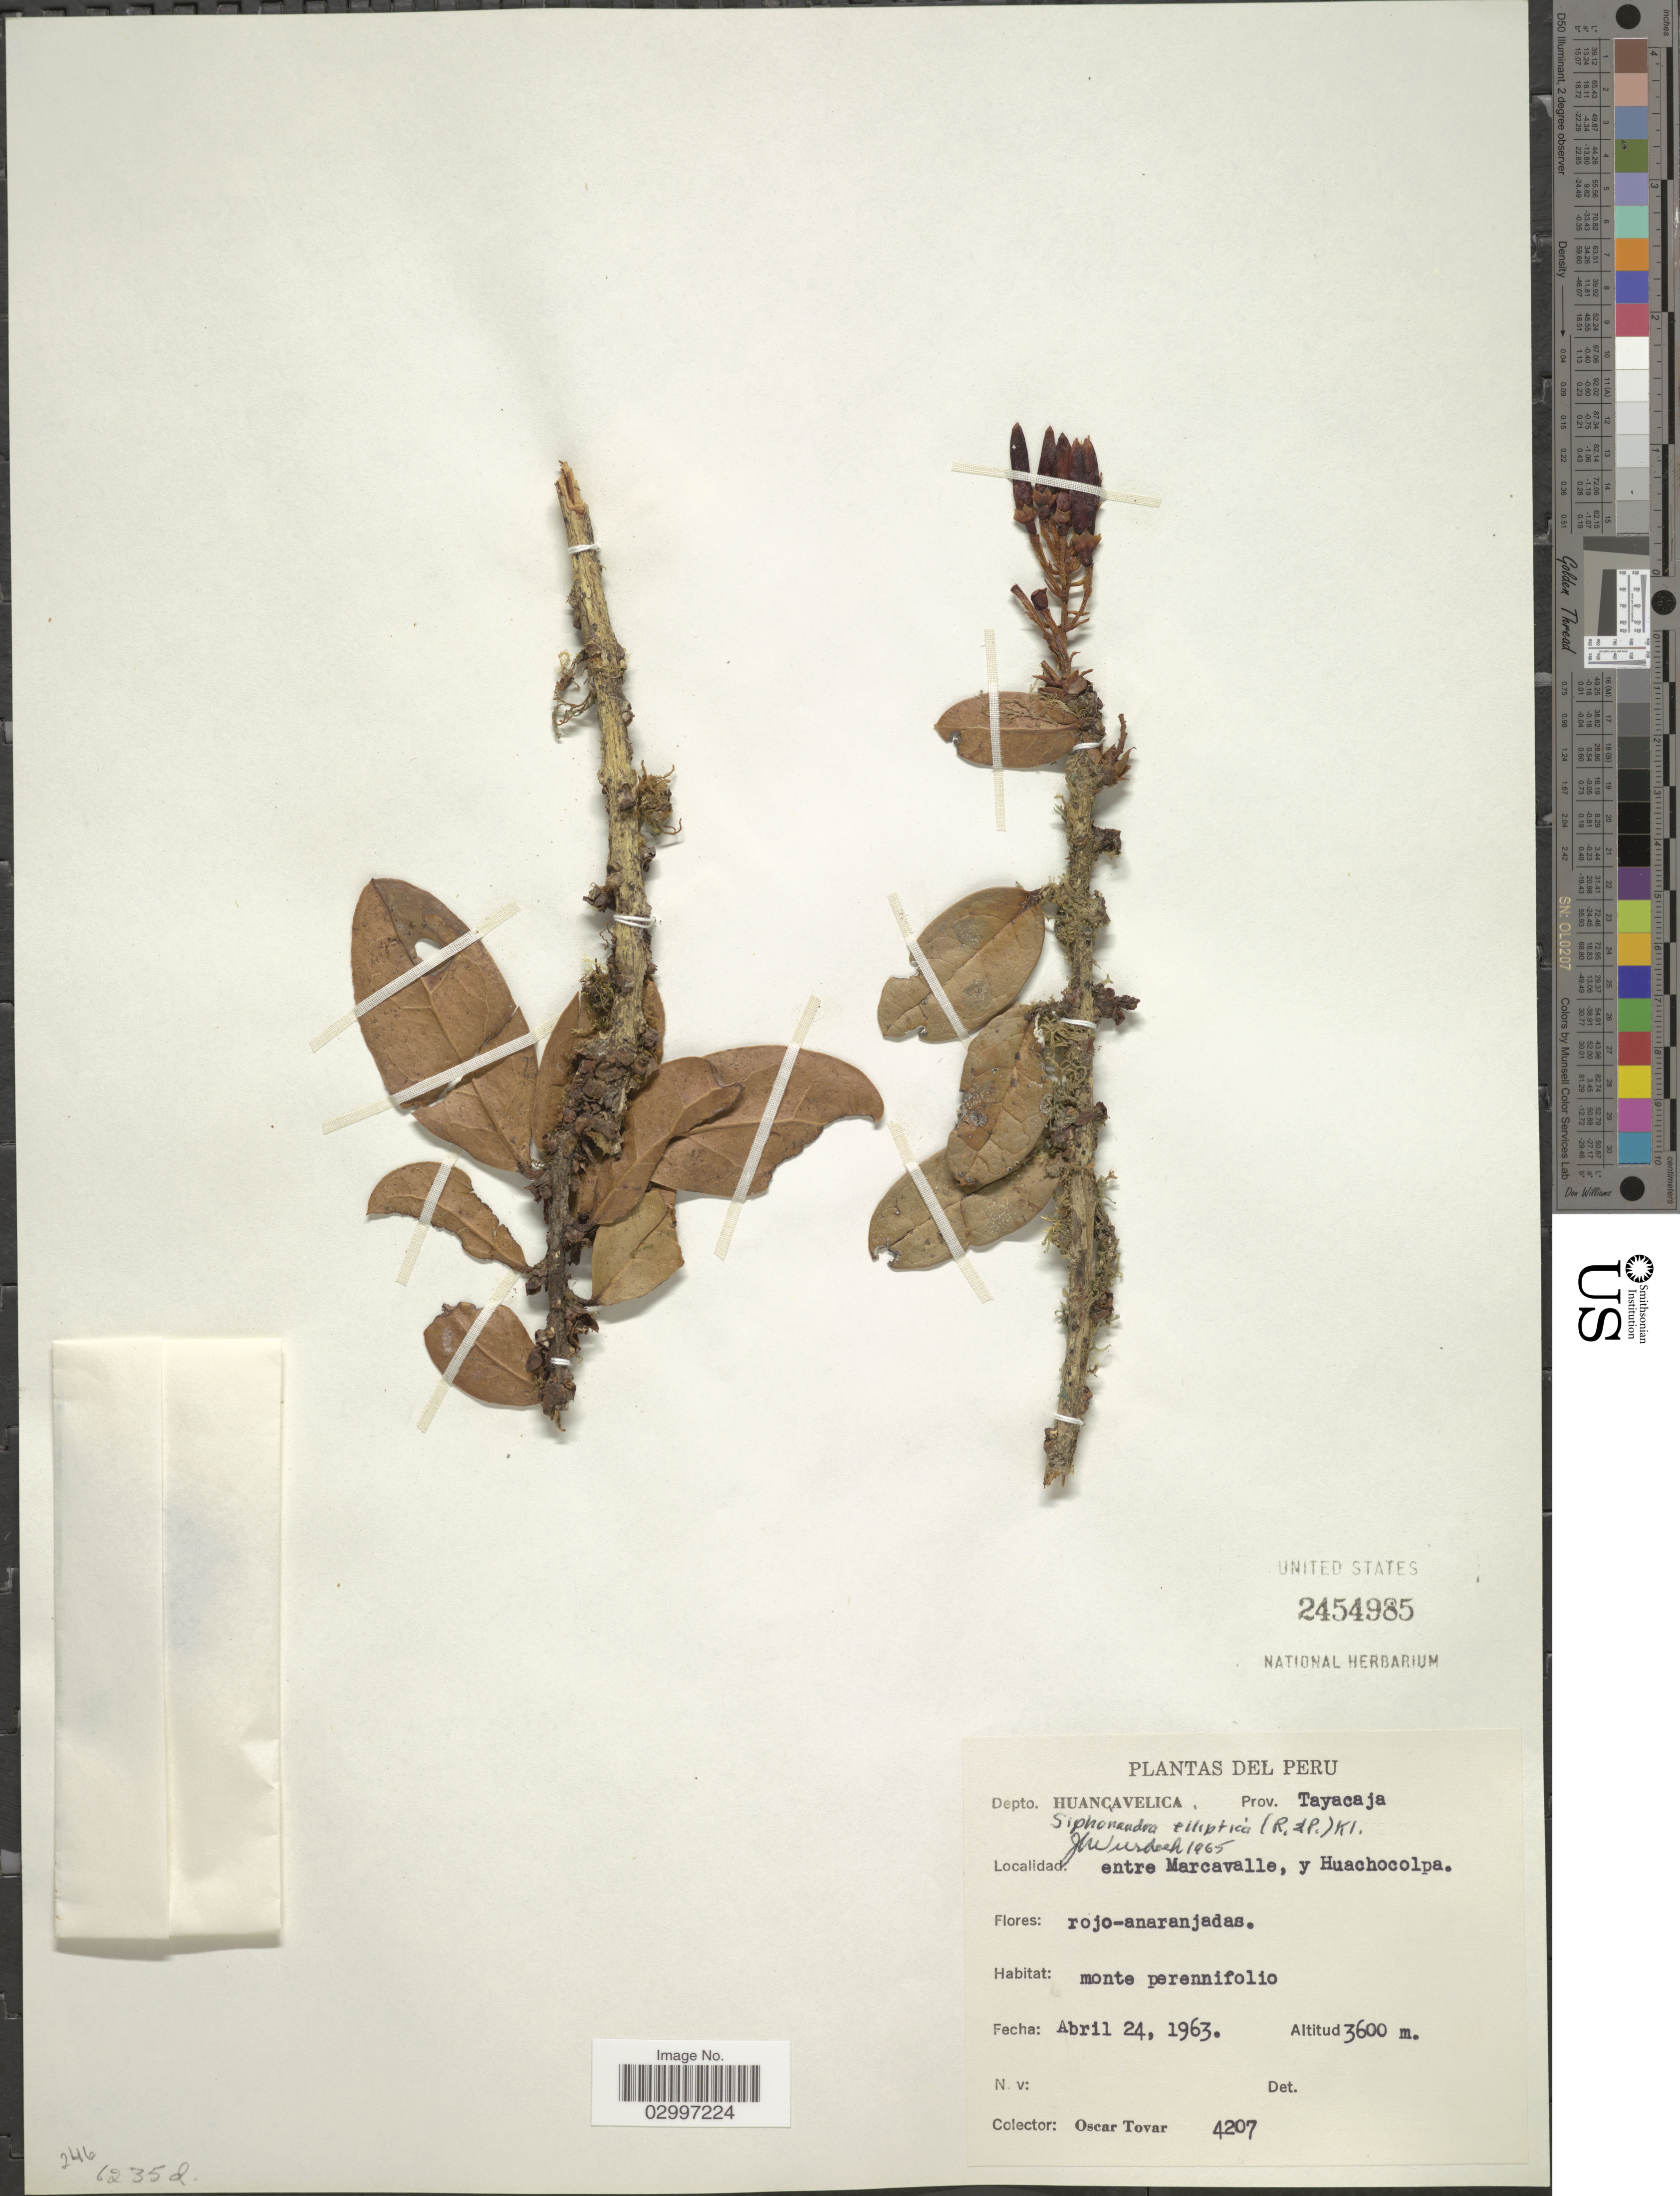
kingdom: Plantae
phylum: Tracheophyta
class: Magnoliopsida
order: Ericales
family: Ericaceae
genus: Siphonandra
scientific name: Siphonandra elliptica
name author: (Ruiz & Pav. ex D. Don) Klotzsch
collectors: Ó. Tovar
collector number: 4207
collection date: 1963-04-24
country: Peru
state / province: Huancavelica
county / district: Tayacaja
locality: Depto. Huancavelica, Prov. Tayacaja, entre Marcavalle y Huachocolpa.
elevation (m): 3600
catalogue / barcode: US 2454985